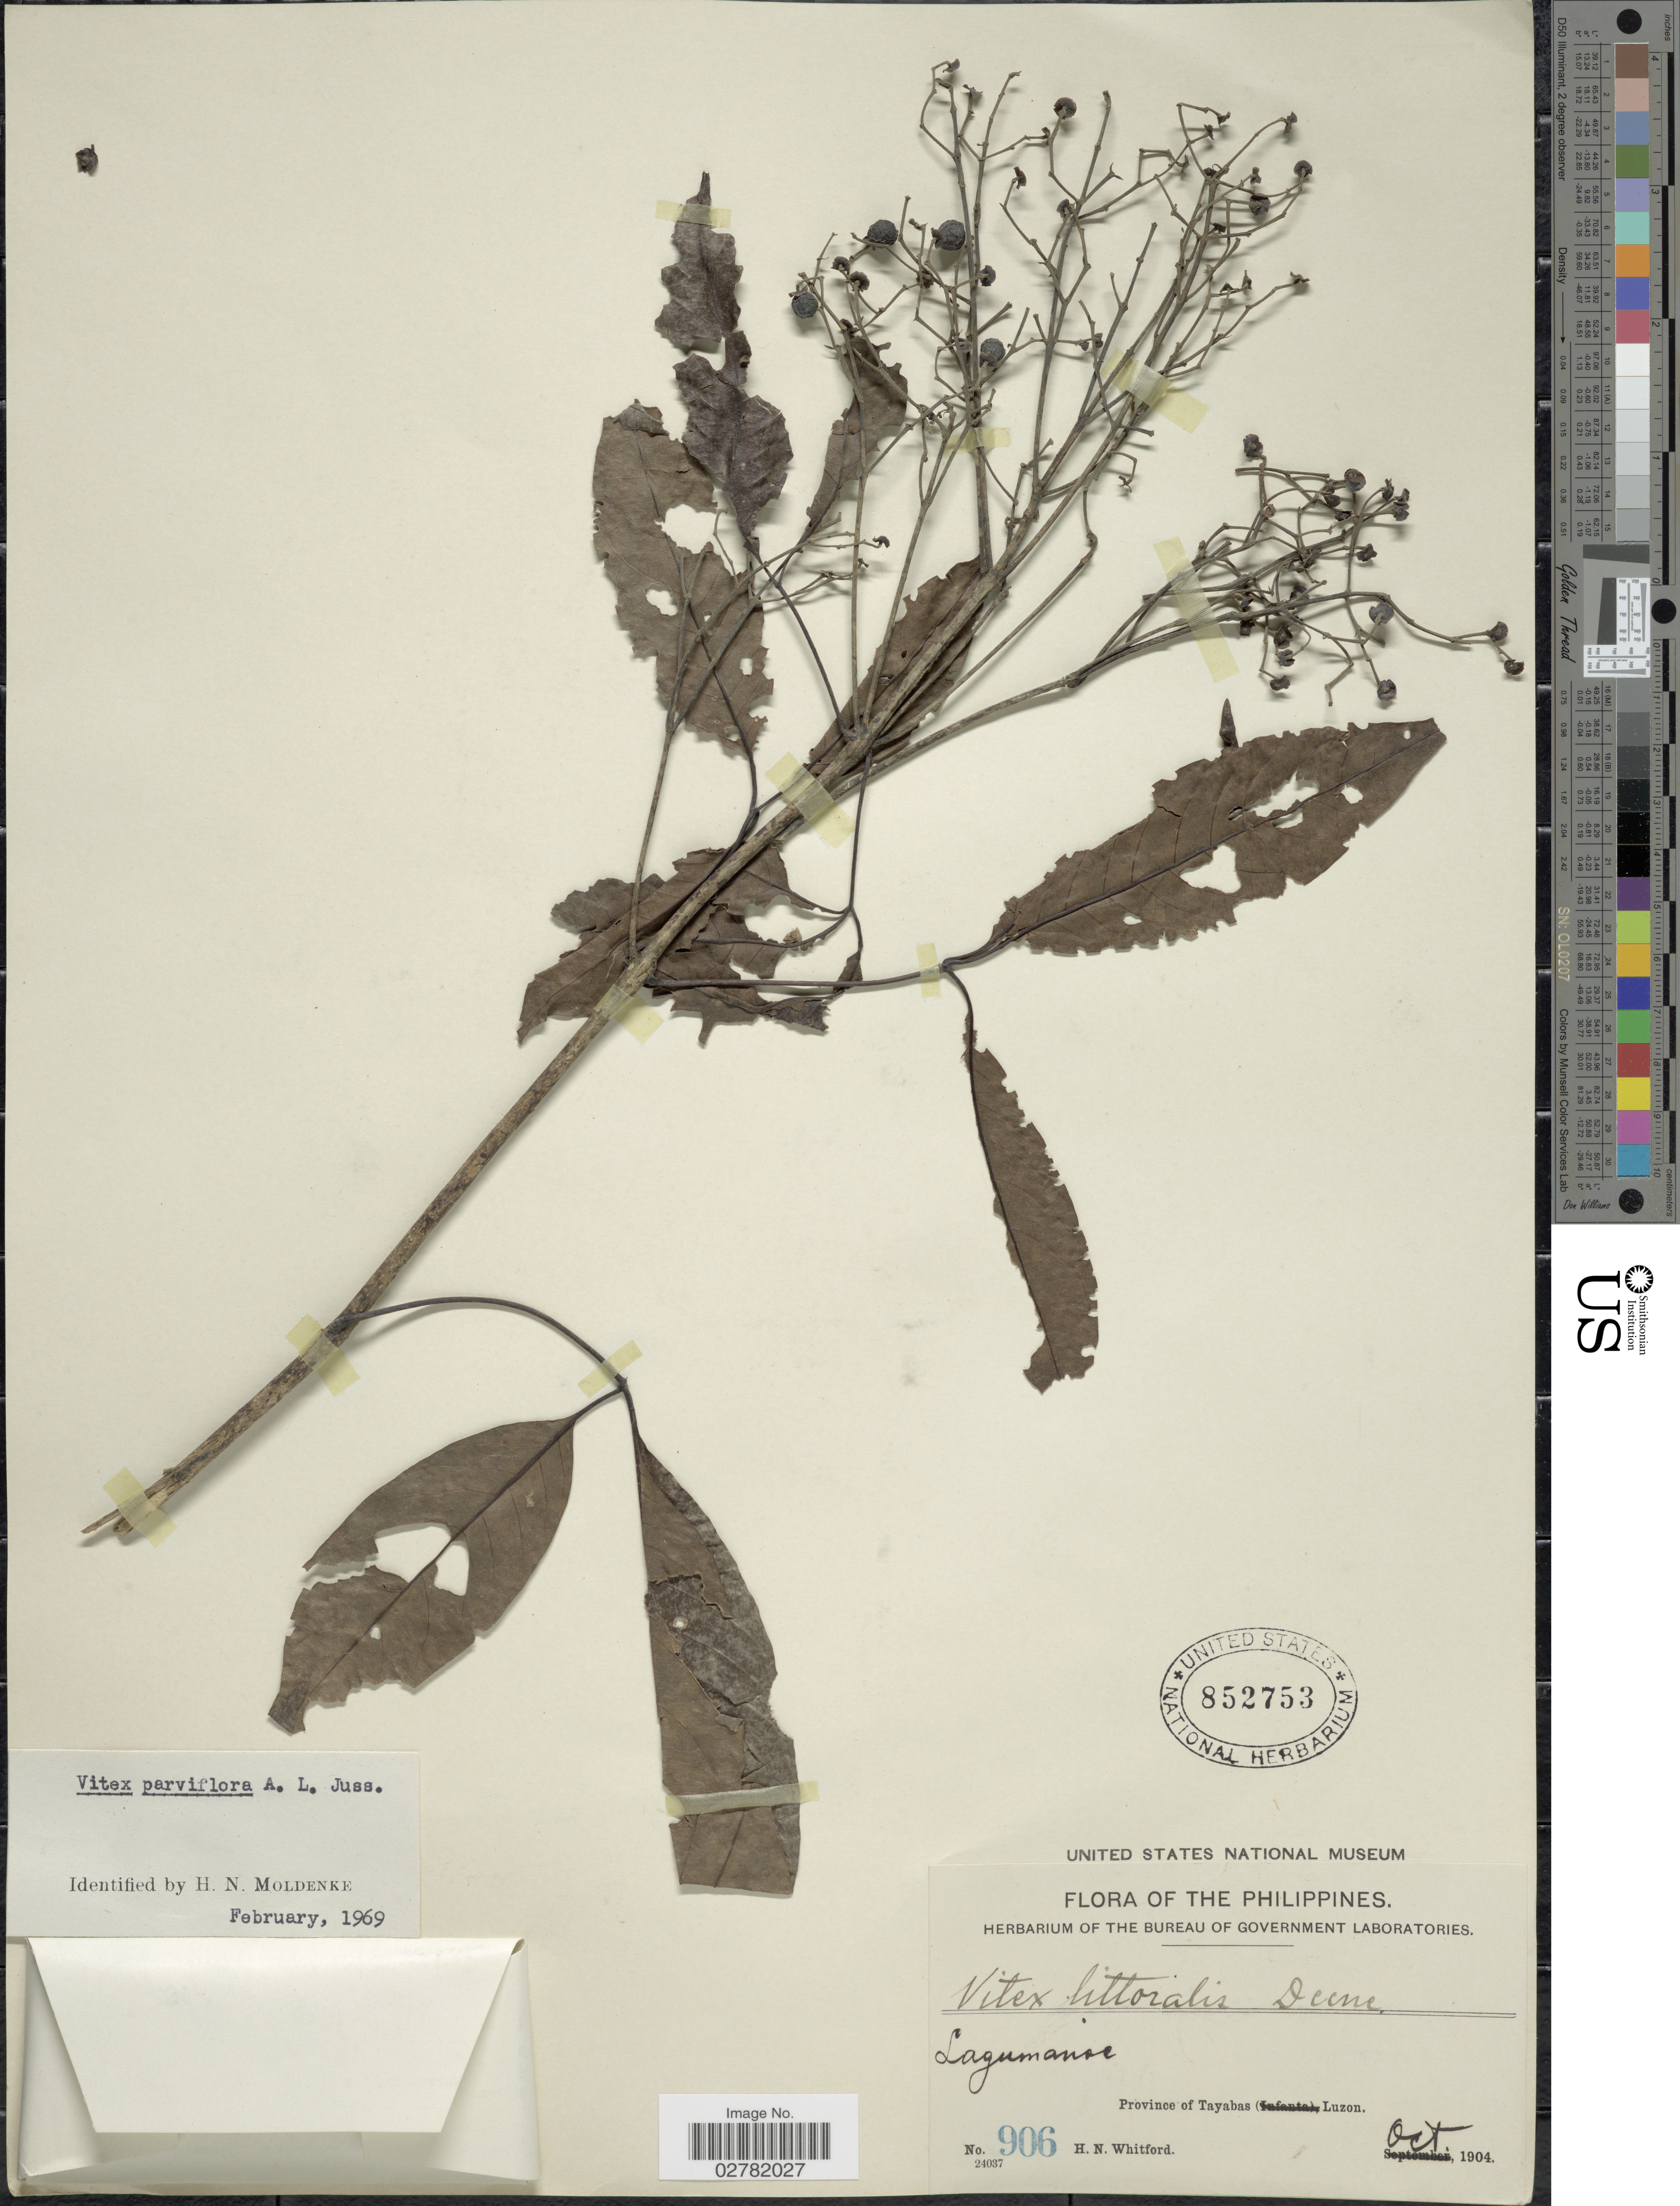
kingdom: Plantae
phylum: Tracheophyta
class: Magnoliopsida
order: Lamiales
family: Lamiaceae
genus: Vitex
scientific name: Vitex parviflora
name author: A. Juss.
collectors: H. N. Whitford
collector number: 906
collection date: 1904-10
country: Philippines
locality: Province of Tayabas Luzon.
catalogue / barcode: US 852753